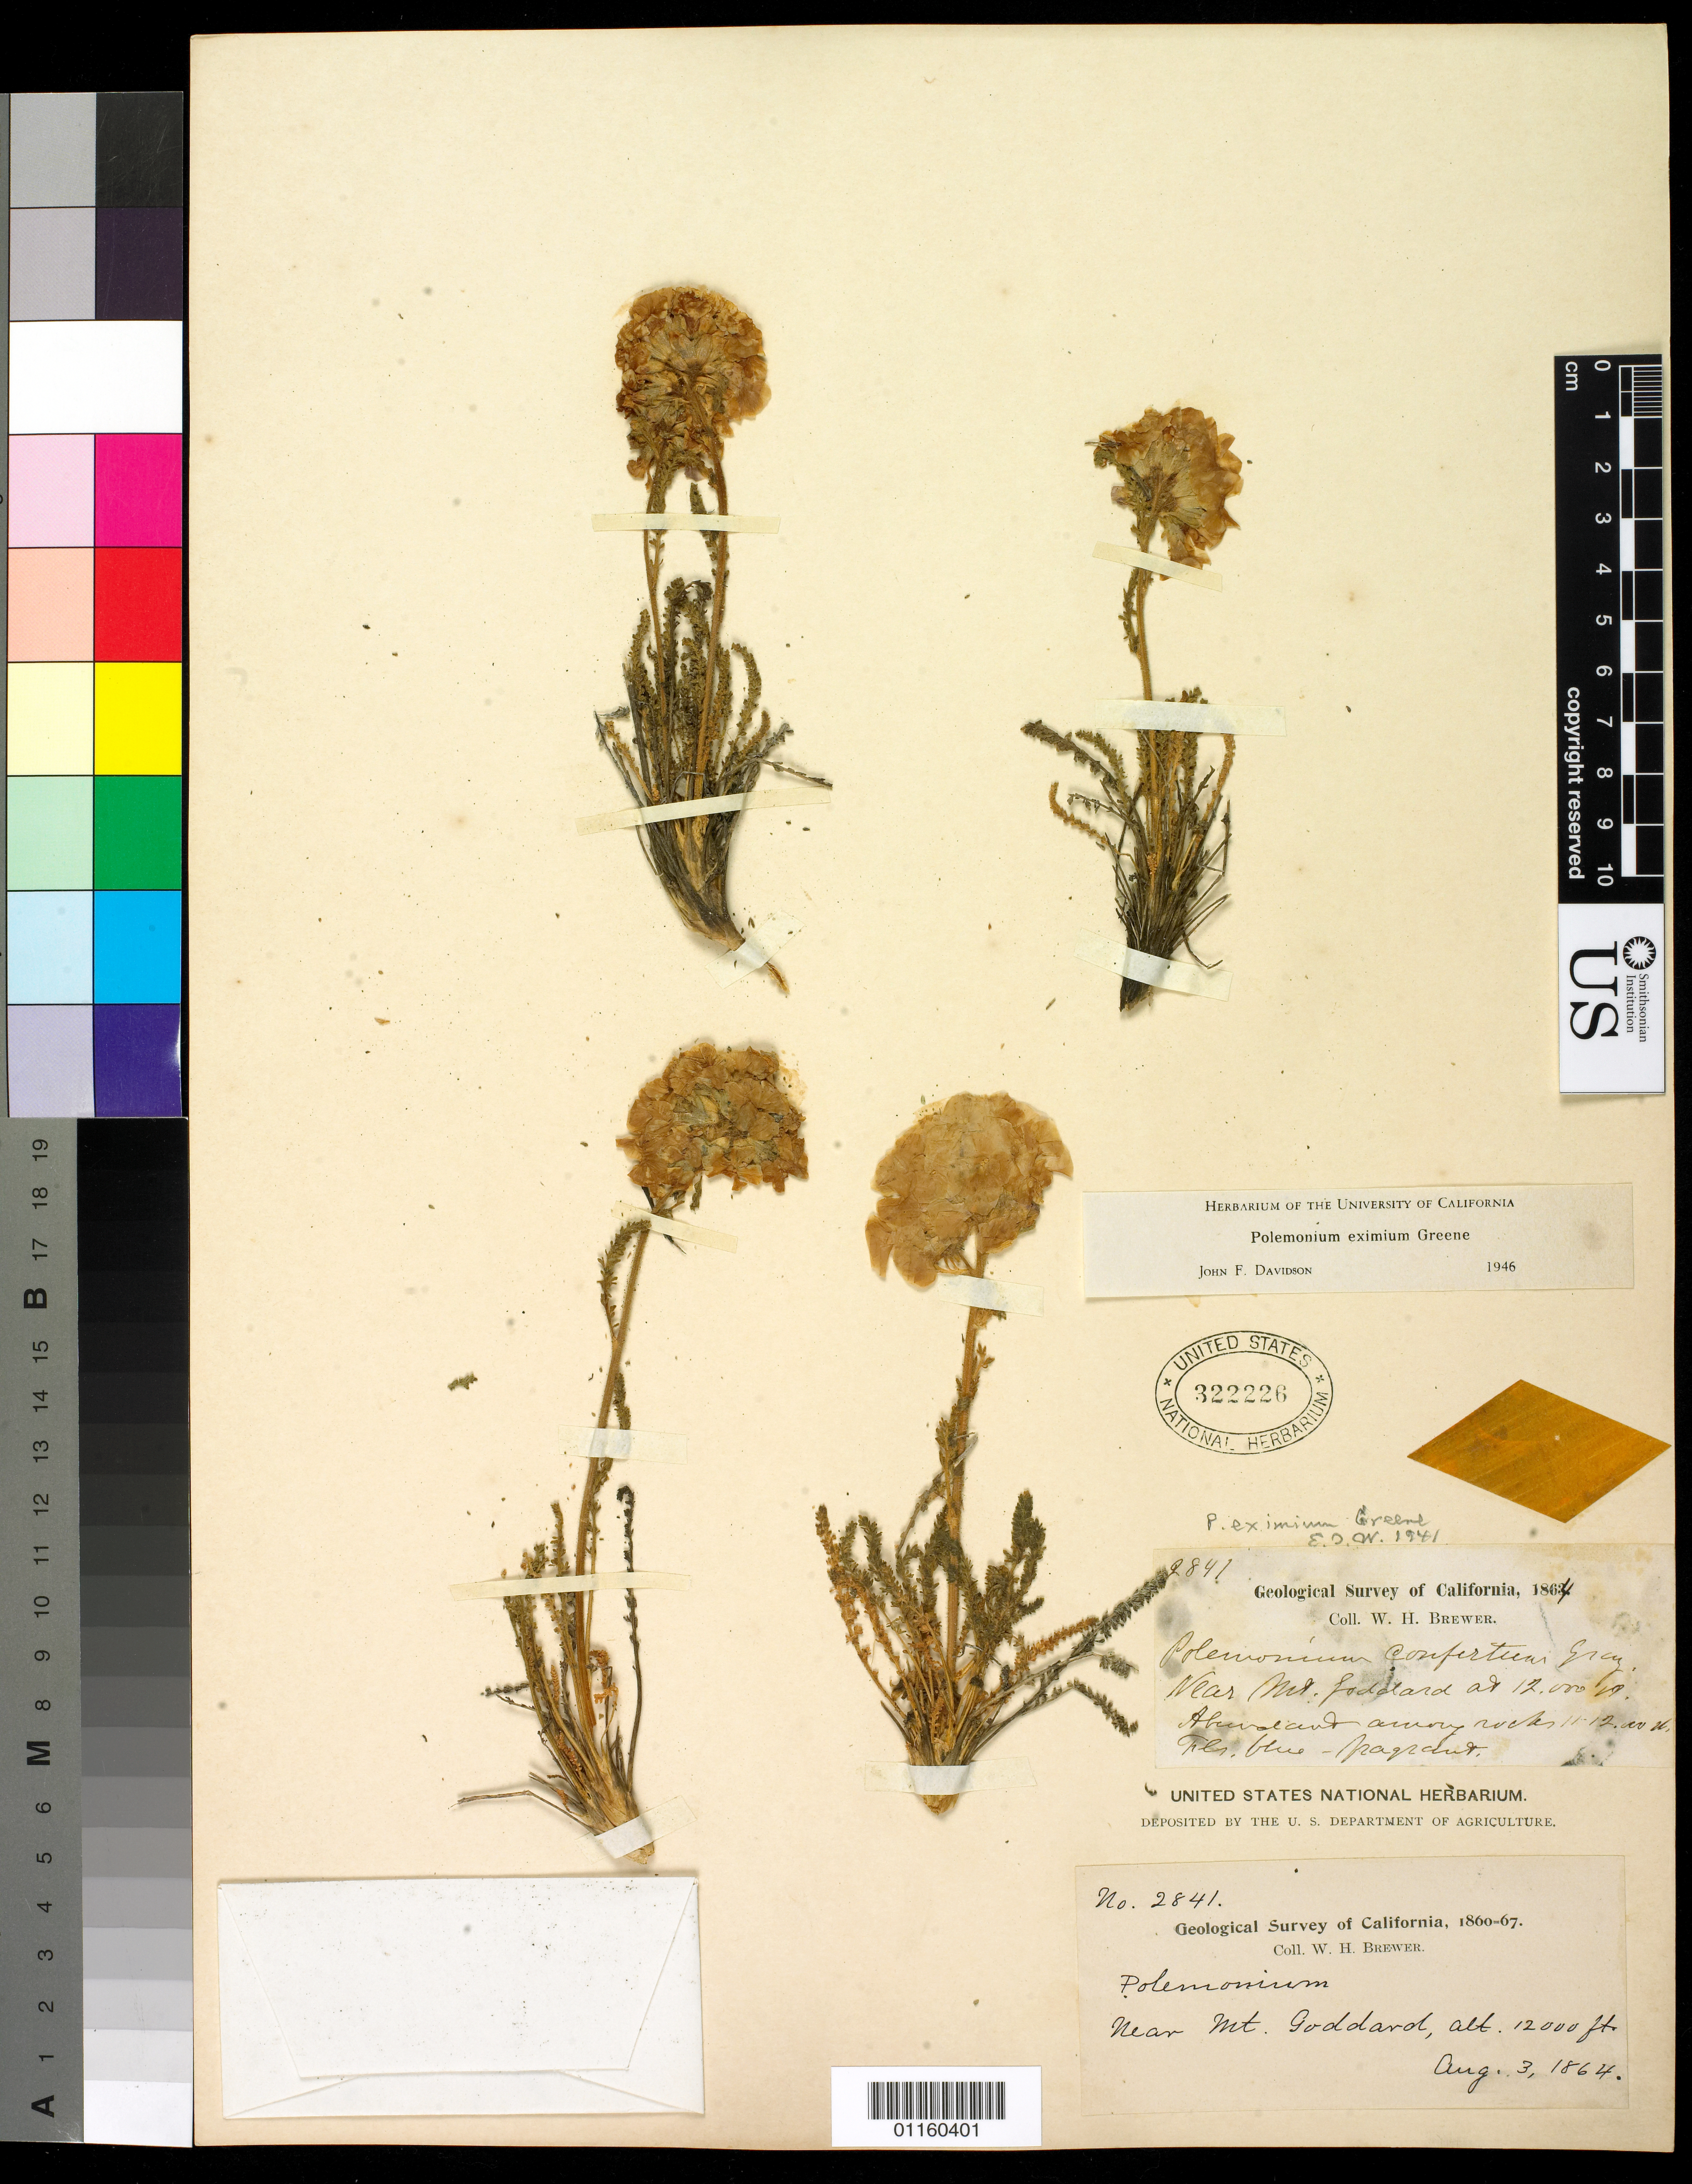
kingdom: Plantae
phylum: Tracheophyta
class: Magnoliopsida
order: Ericales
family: Polemoniaceae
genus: Polemonium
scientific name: Polemonium eximium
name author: Greene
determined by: Davidson, J. F.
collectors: W. H. Brewer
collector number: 2841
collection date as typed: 3 Aug 1864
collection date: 1864-08-03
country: United States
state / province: California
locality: near Mount Goddard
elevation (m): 3658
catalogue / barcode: US 322226